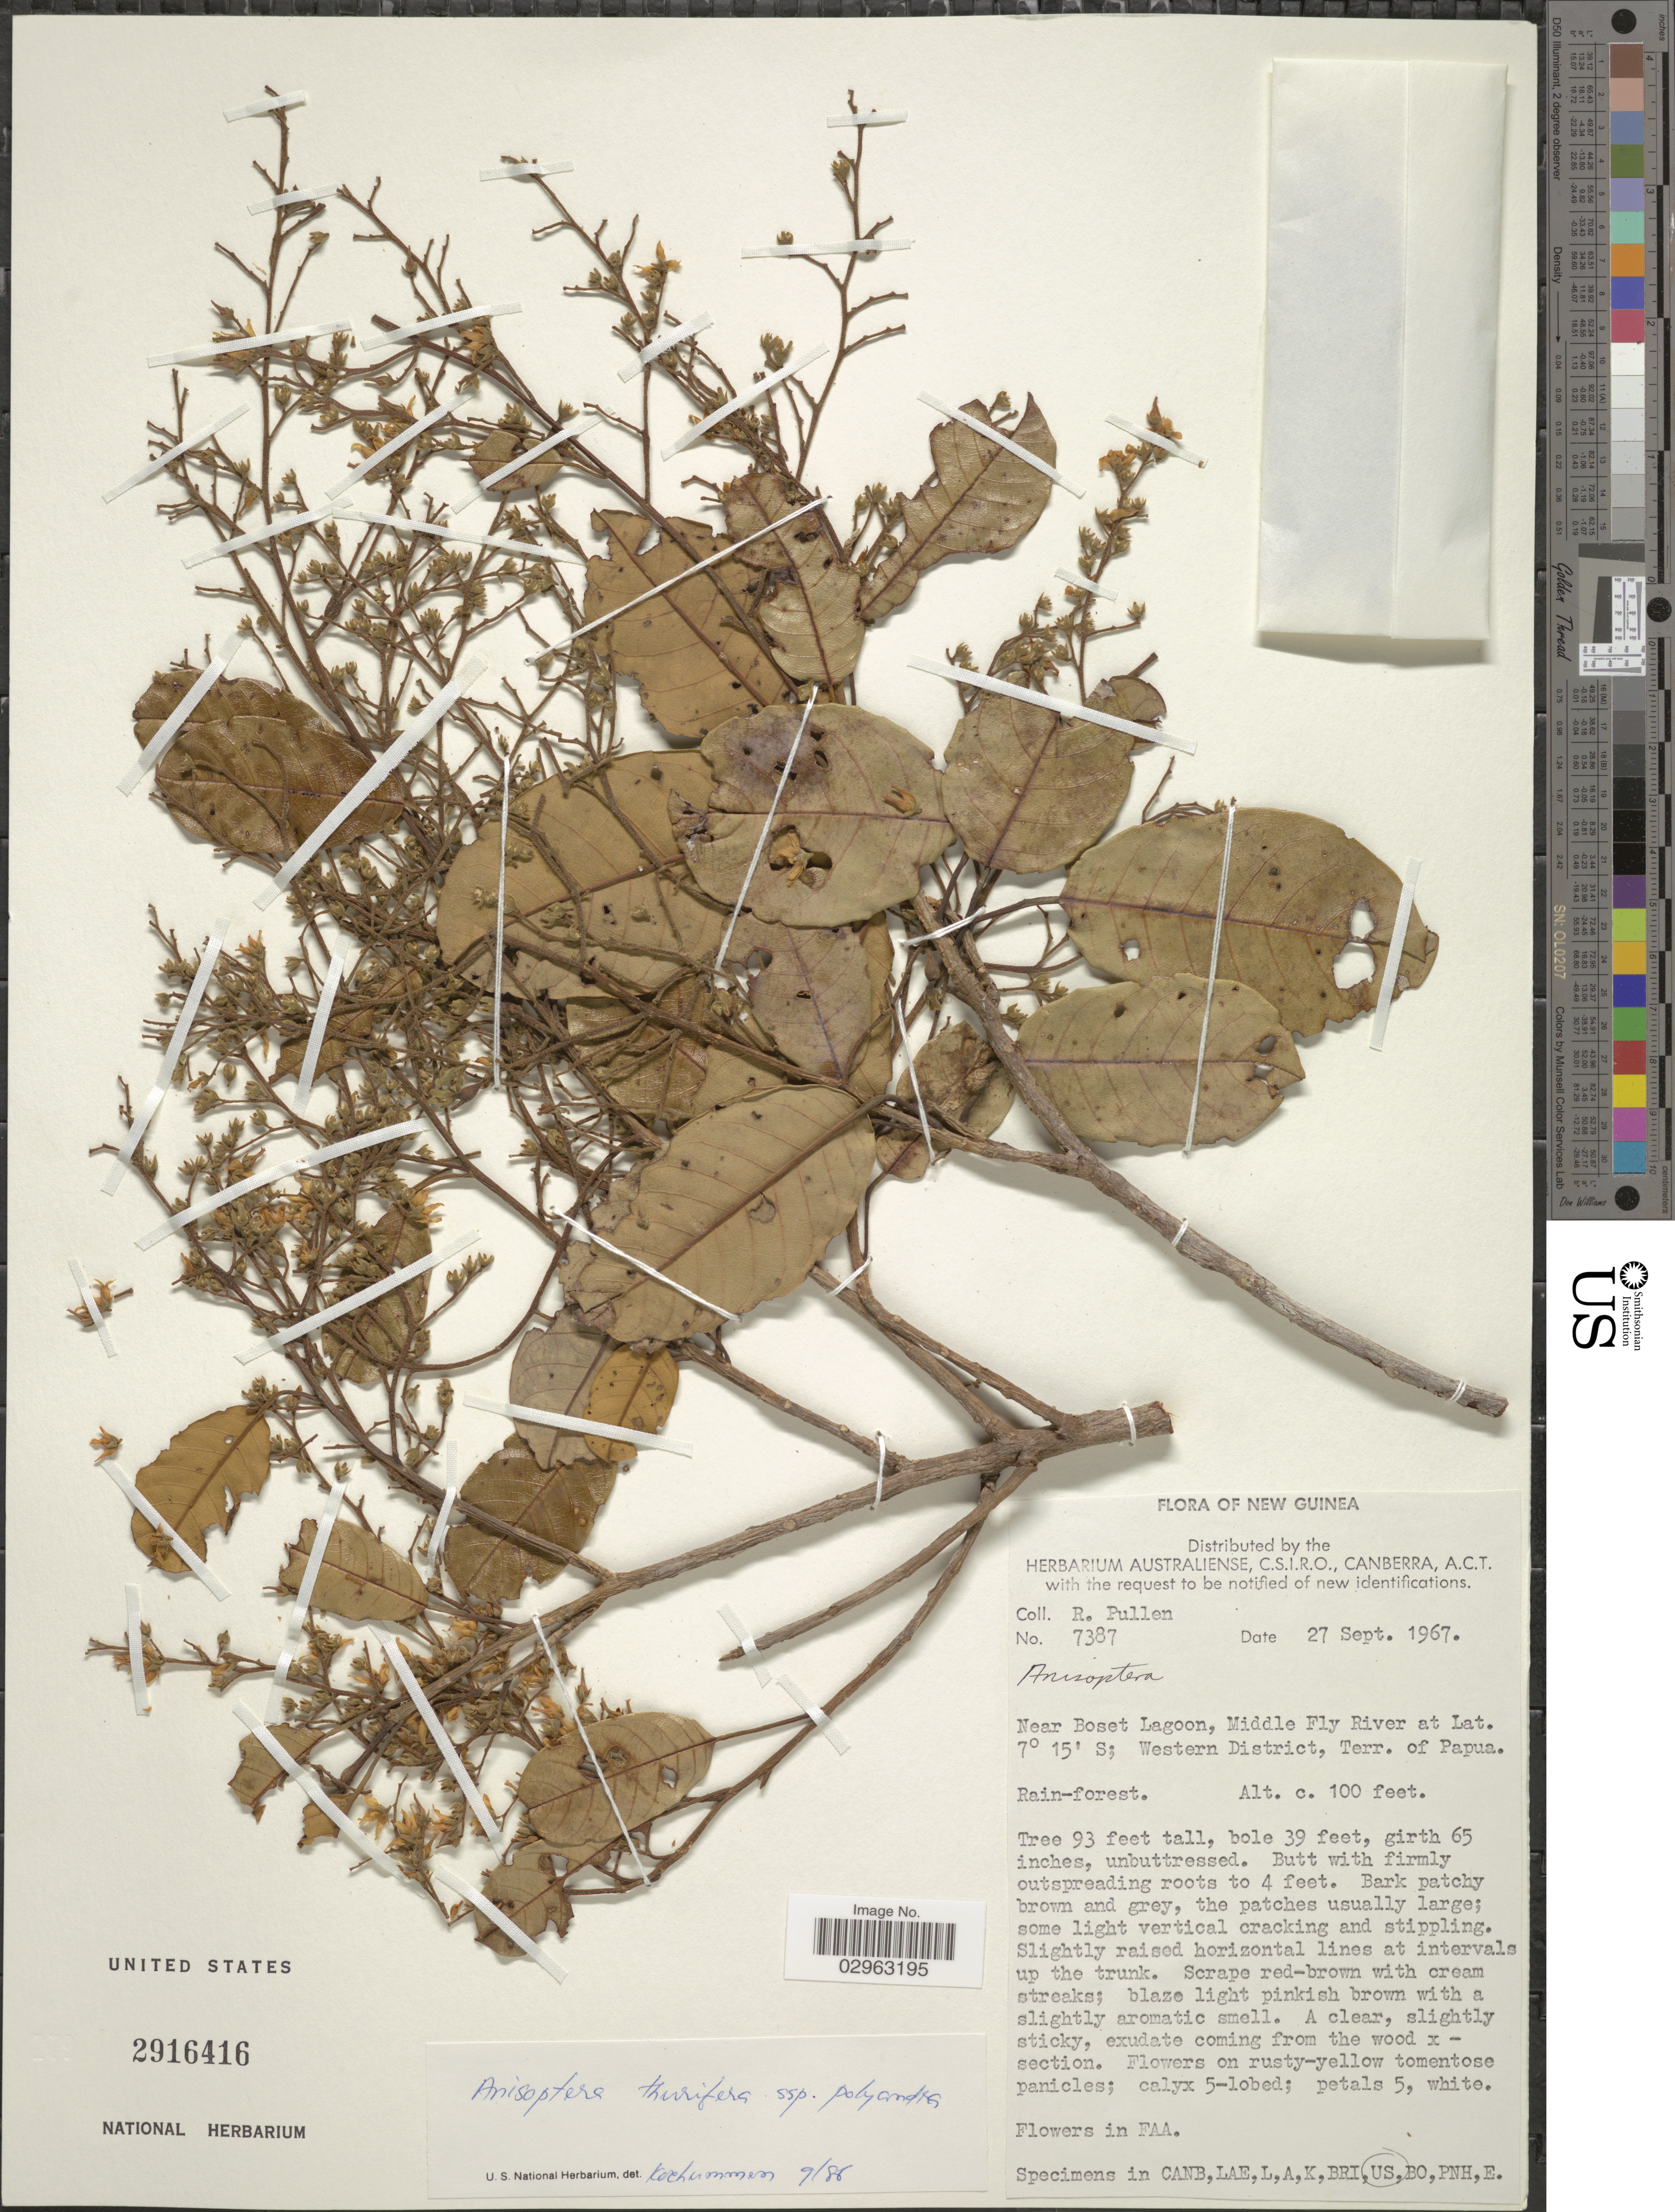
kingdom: Plantae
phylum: Tracheophyta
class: Magnoliopsida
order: Malvales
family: Dipterocarpaceae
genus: Anisoptera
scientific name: Anisoptera thurifera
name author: (Blanco) Blume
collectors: R. Pullen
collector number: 7387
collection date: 1967-09-27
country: Papua New Guinea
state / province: Western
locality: New Guinea, Near Boset Lagoon, Middle Fly River, Western District, Terr. of Papua.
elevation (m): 30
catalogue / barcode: US 2916416